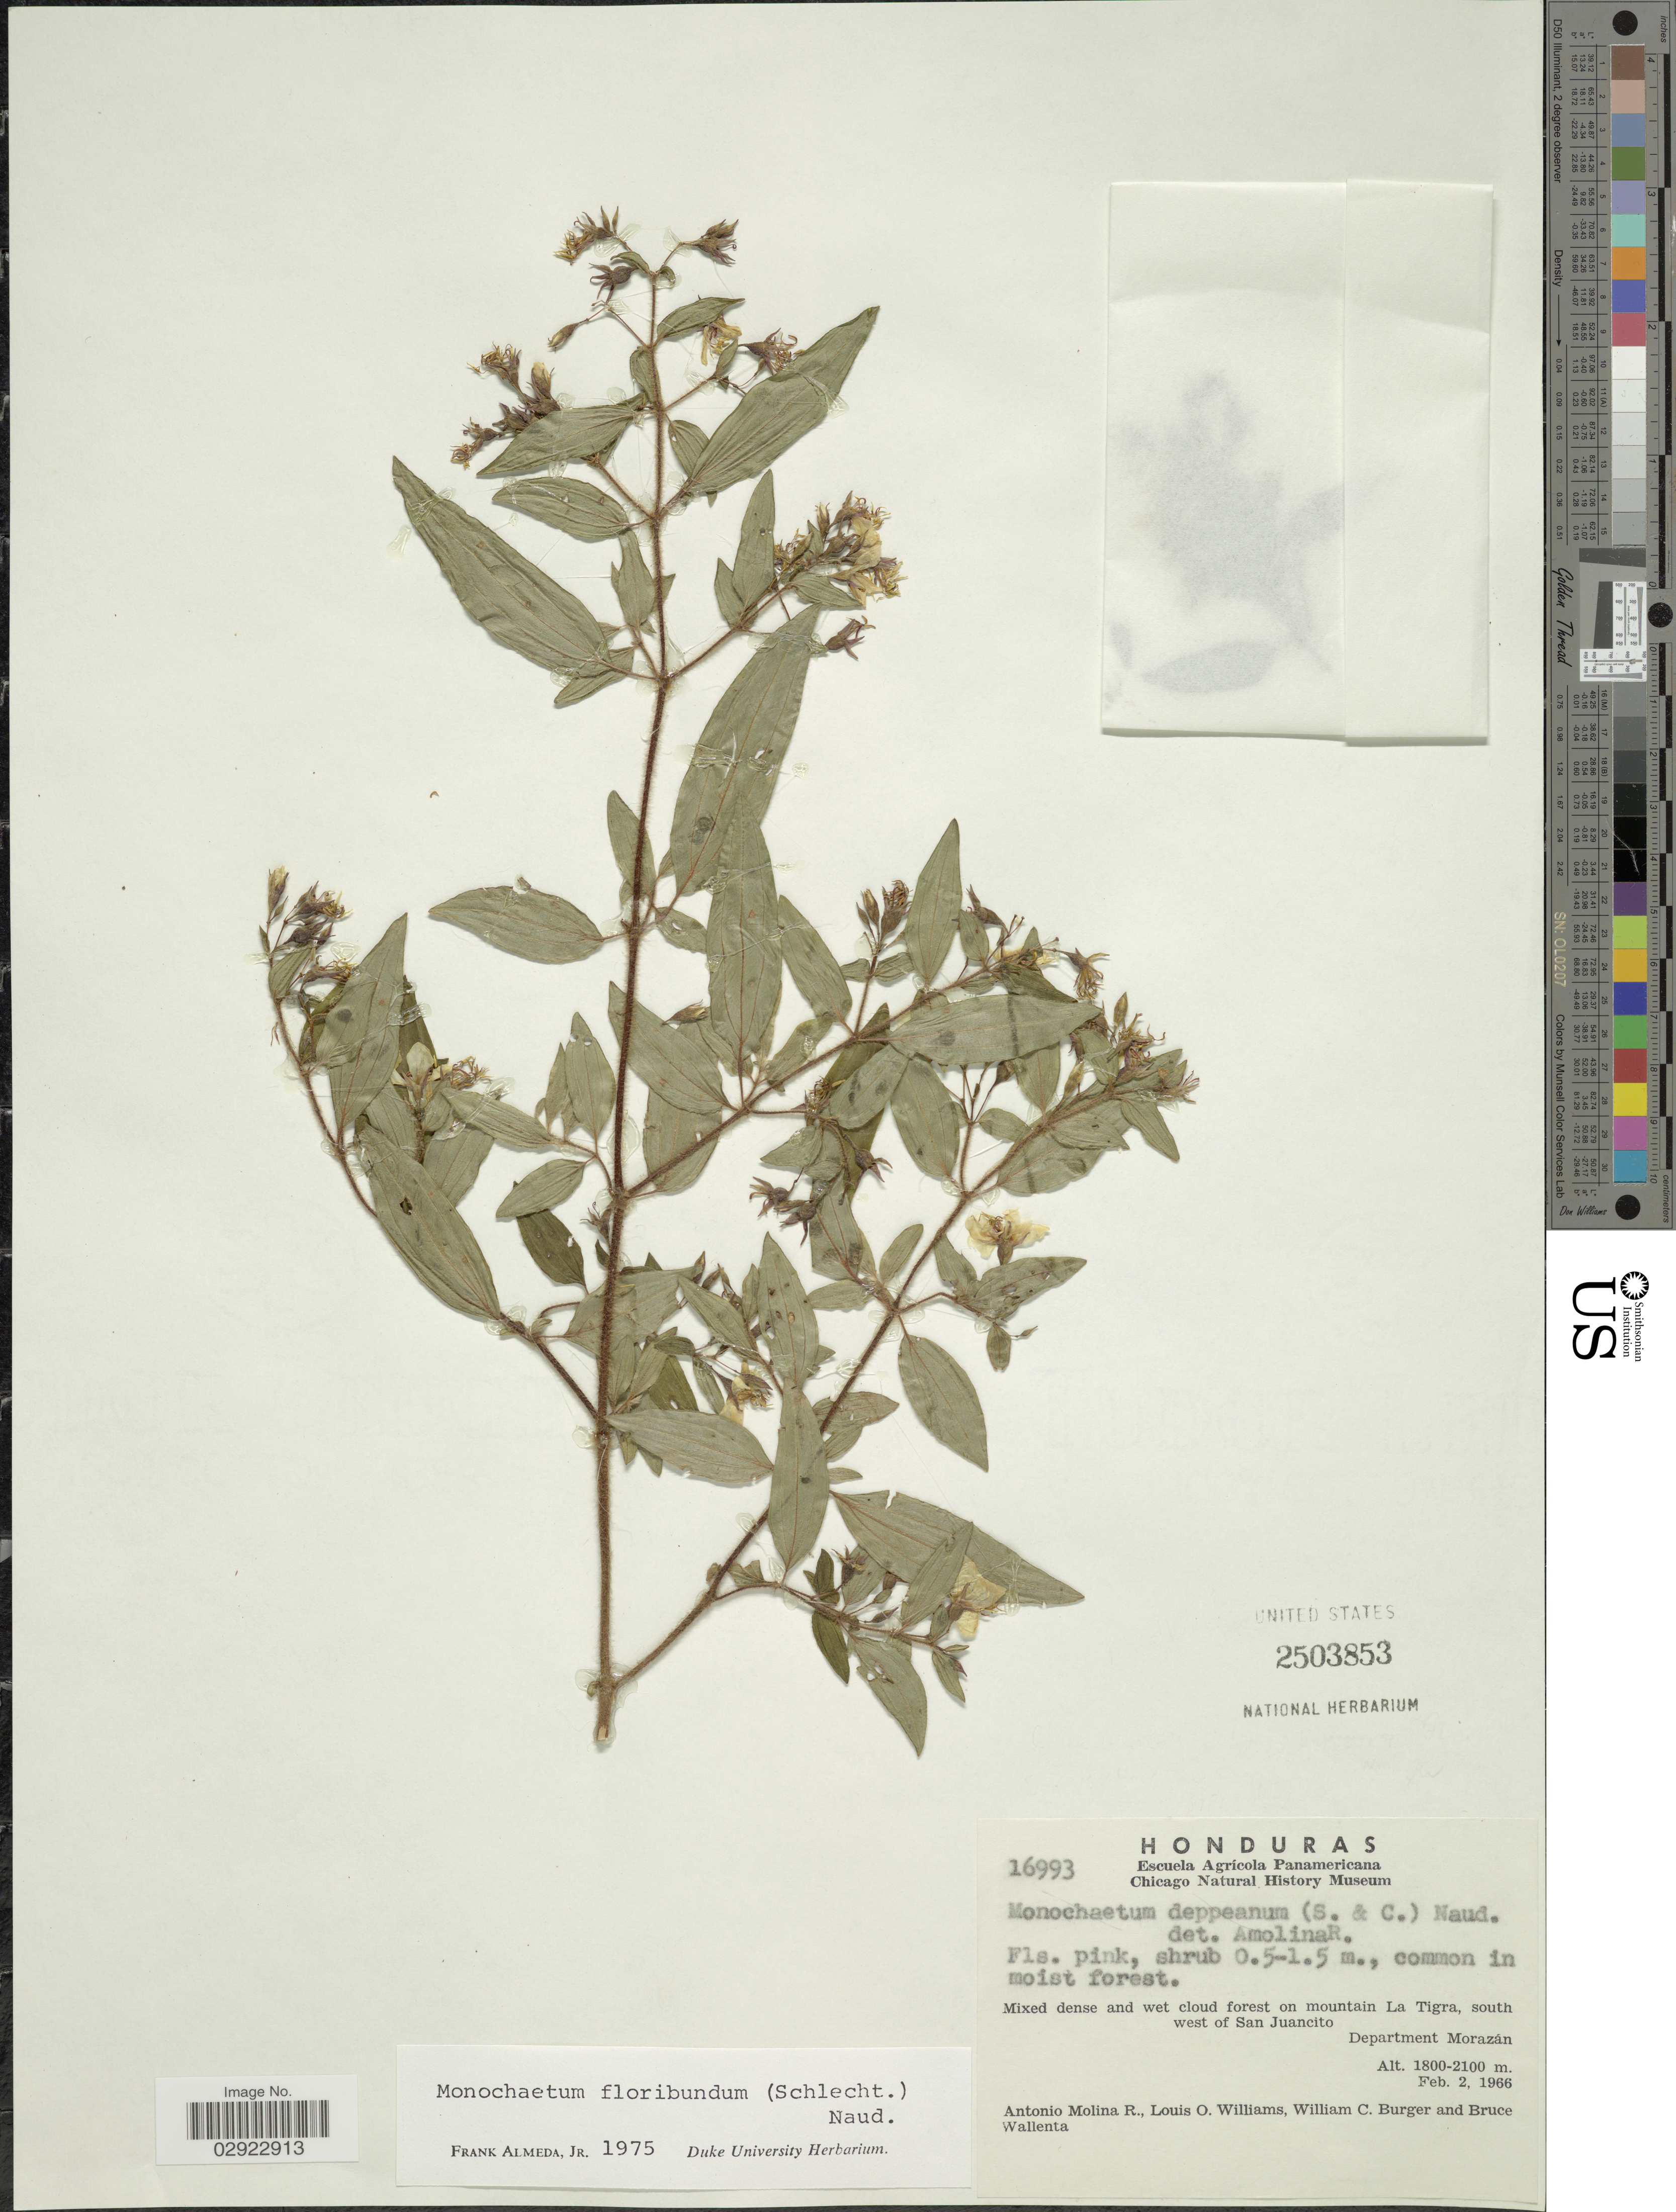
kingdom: Plantae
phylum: Tracheophyta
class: Magnoliopsida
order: Myrtales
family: Melastomataceae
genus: Monochaetum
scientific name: Monochaetum floribundum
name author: (Schltdl.) Naudin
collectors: A. Molina R., L. O. Williams, W. Burger & B. Wallenta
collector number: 16993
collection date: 1966-02-02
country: Honduras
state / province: Fco. Morazán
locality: Mixed dense and wet cloud forest on mountain La Tigra, south west of San Juancito. Department Morazán.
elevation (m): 1800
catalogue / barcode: US 2503853